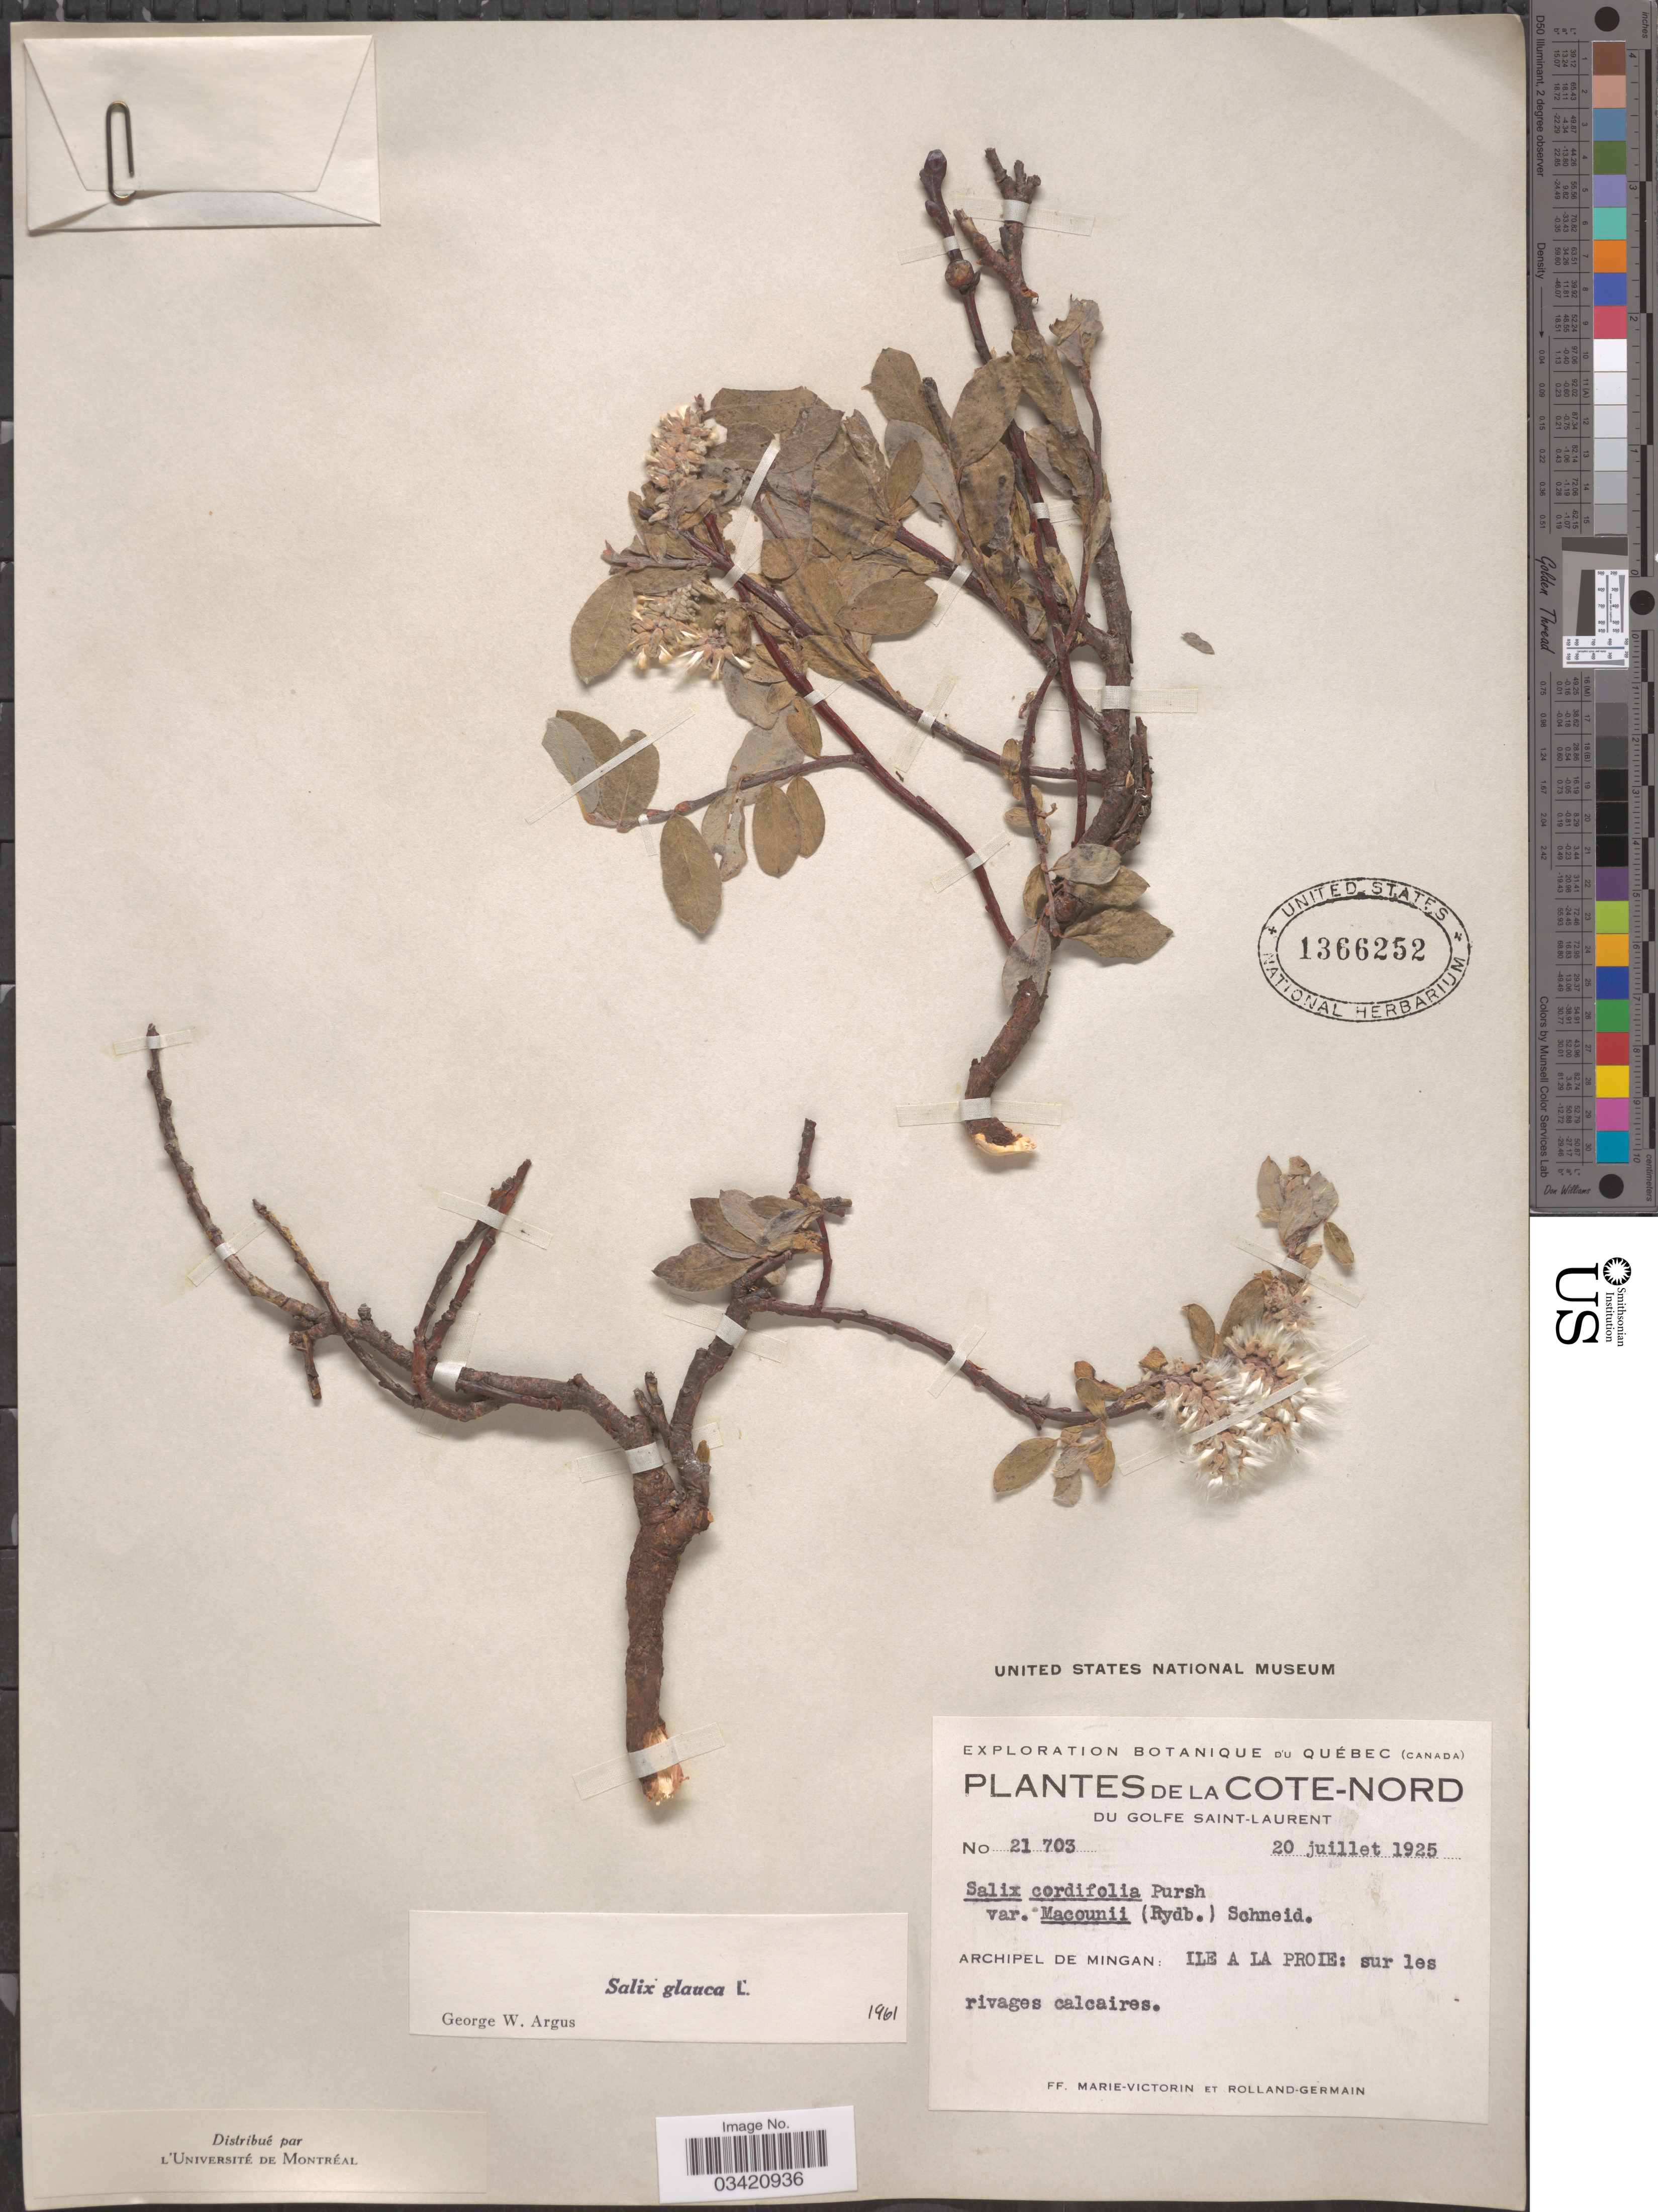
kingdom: Plantae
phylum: Tracheophyta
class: Magnoliopsida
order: Malpighiales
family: Salicaceae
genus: Salix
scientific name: Salix glauca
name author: L.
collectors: F. Marie-Victorin & Rolland-Germain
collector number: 21703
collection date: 1925-07-20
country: Canada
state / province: Quebec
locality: Cote-Nord. Du Golfe Saint-Laurent. Archipel de Mingan: Ile a la Proie: sur les rivages calcaires.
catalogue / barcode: US 1366252